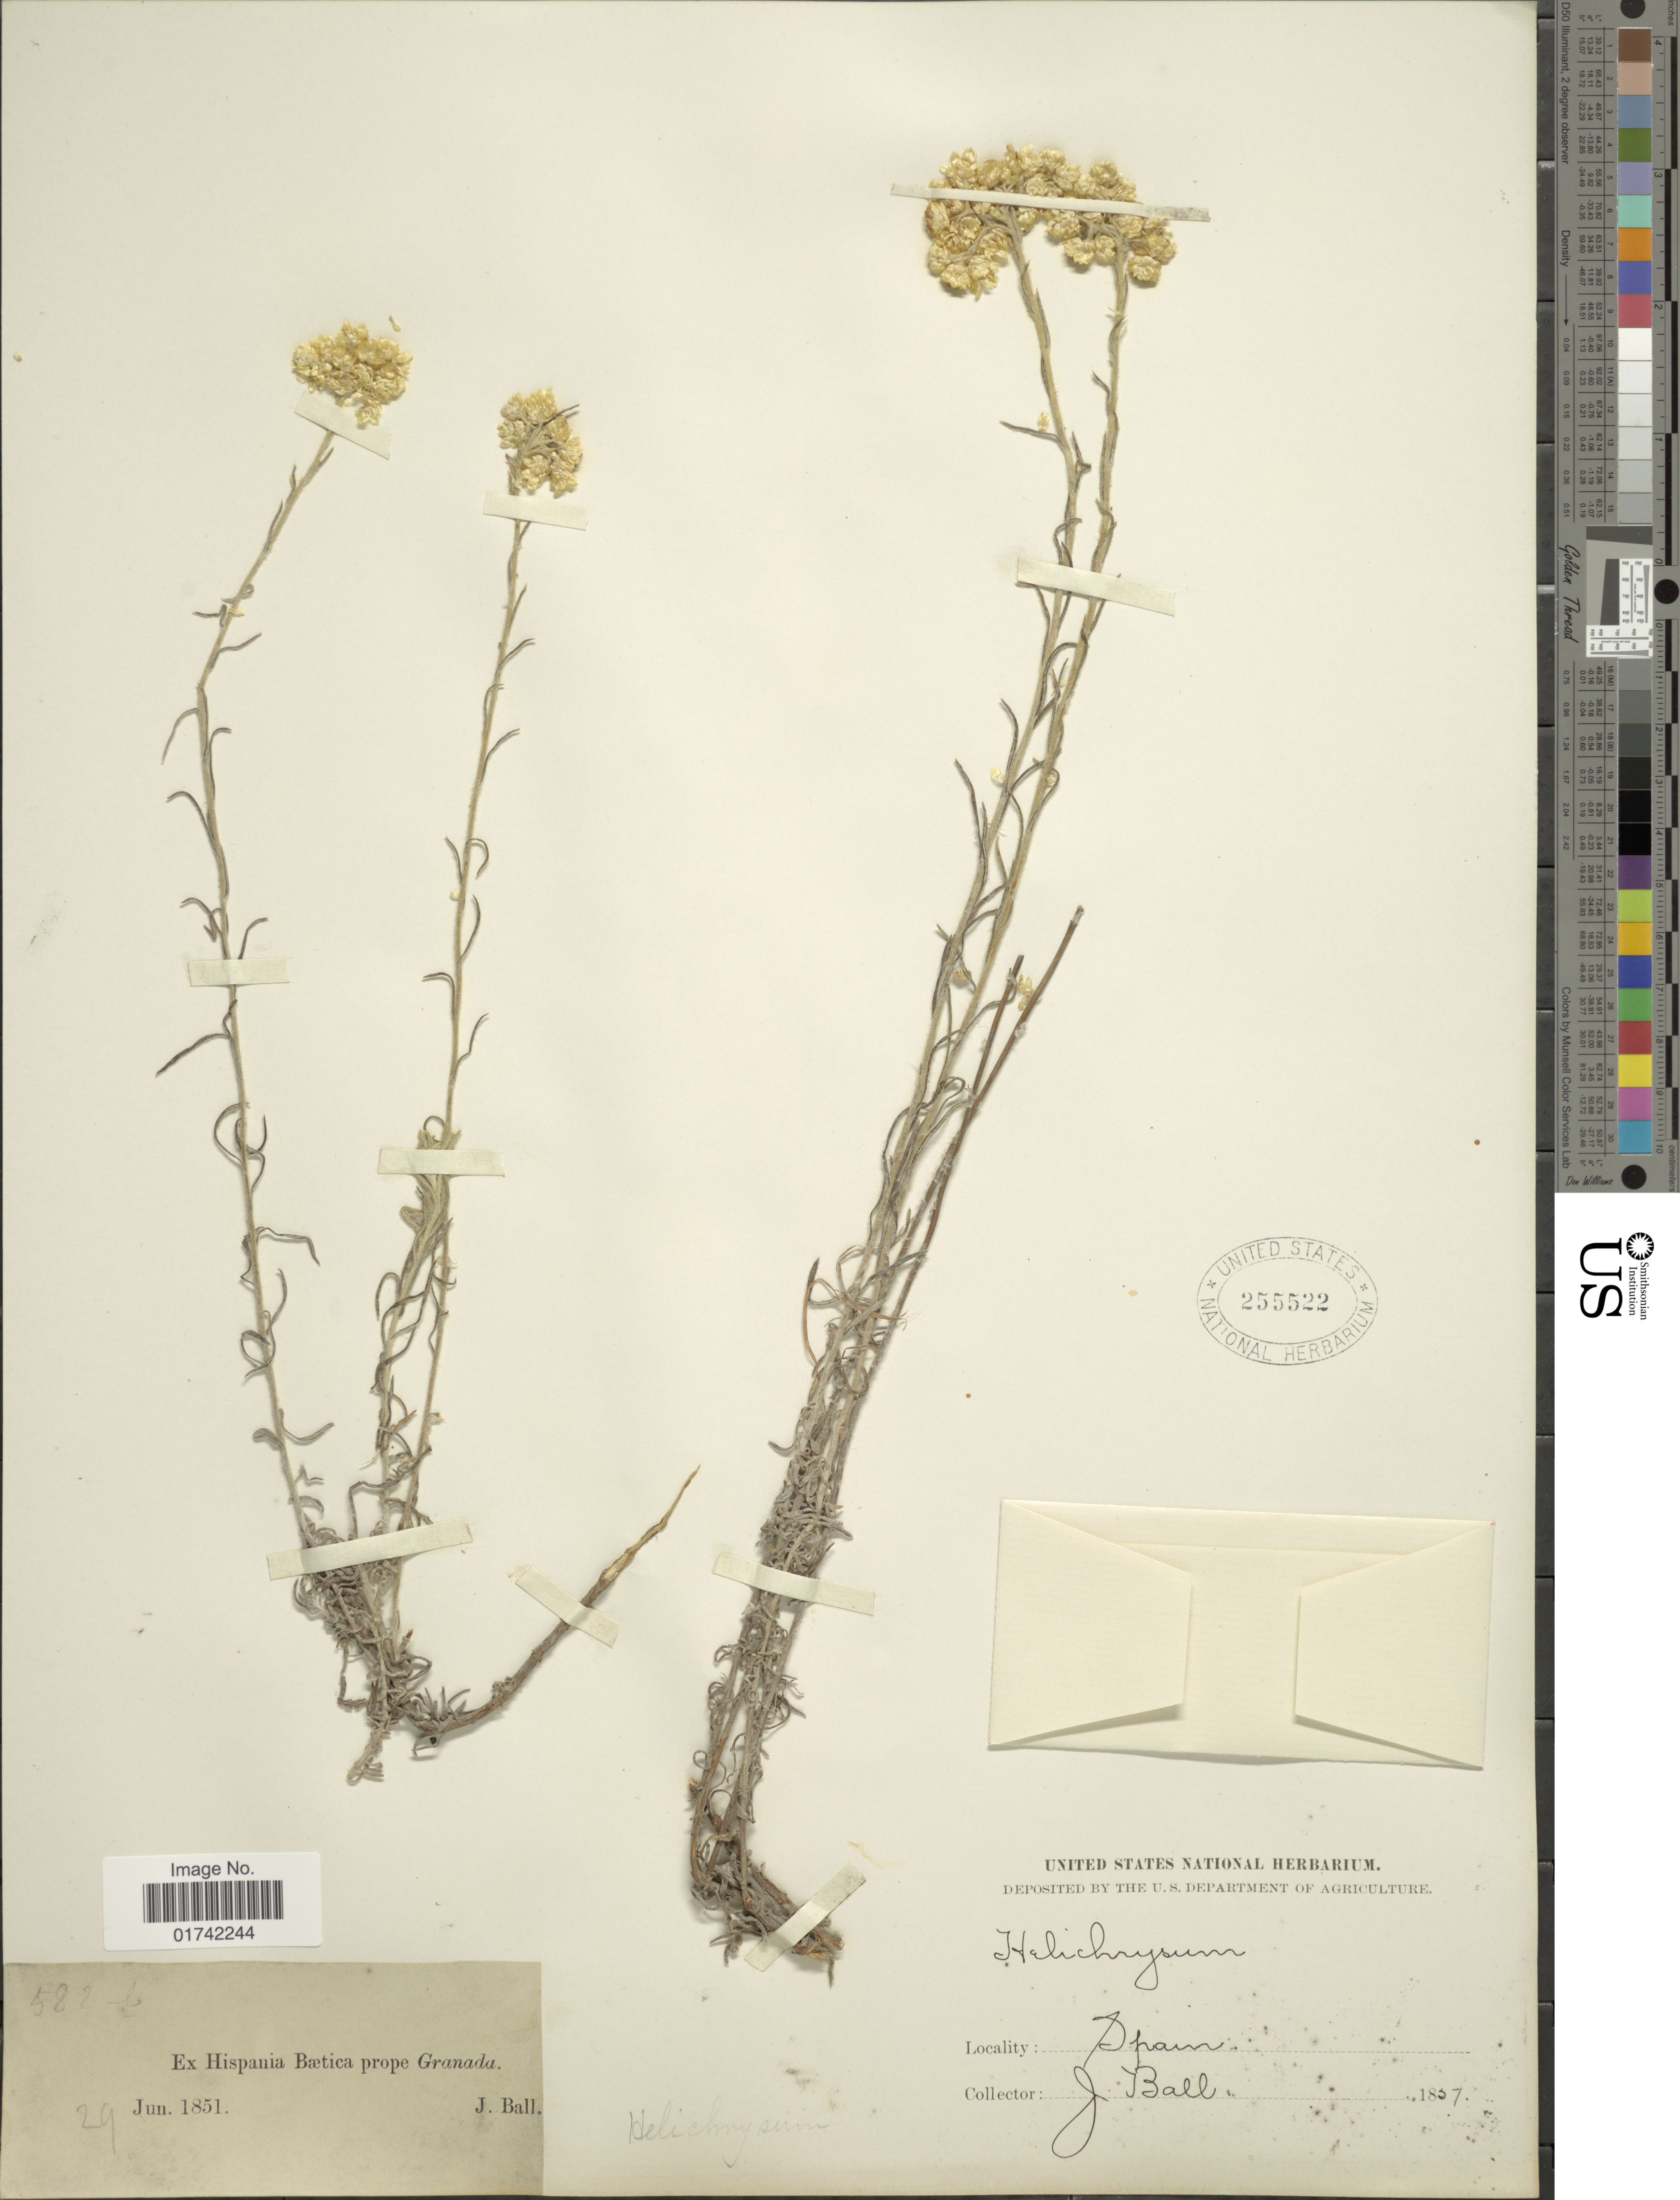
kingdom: Plantae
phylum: Tracheophyta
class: Magnoliopsida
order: Asterales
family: Asteraceae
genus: Helichrysum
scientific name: Helichrysum sp.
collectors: J. Ball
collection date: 1851-06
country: Spain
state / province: Andalucia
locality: Spain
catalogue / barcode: US 255522